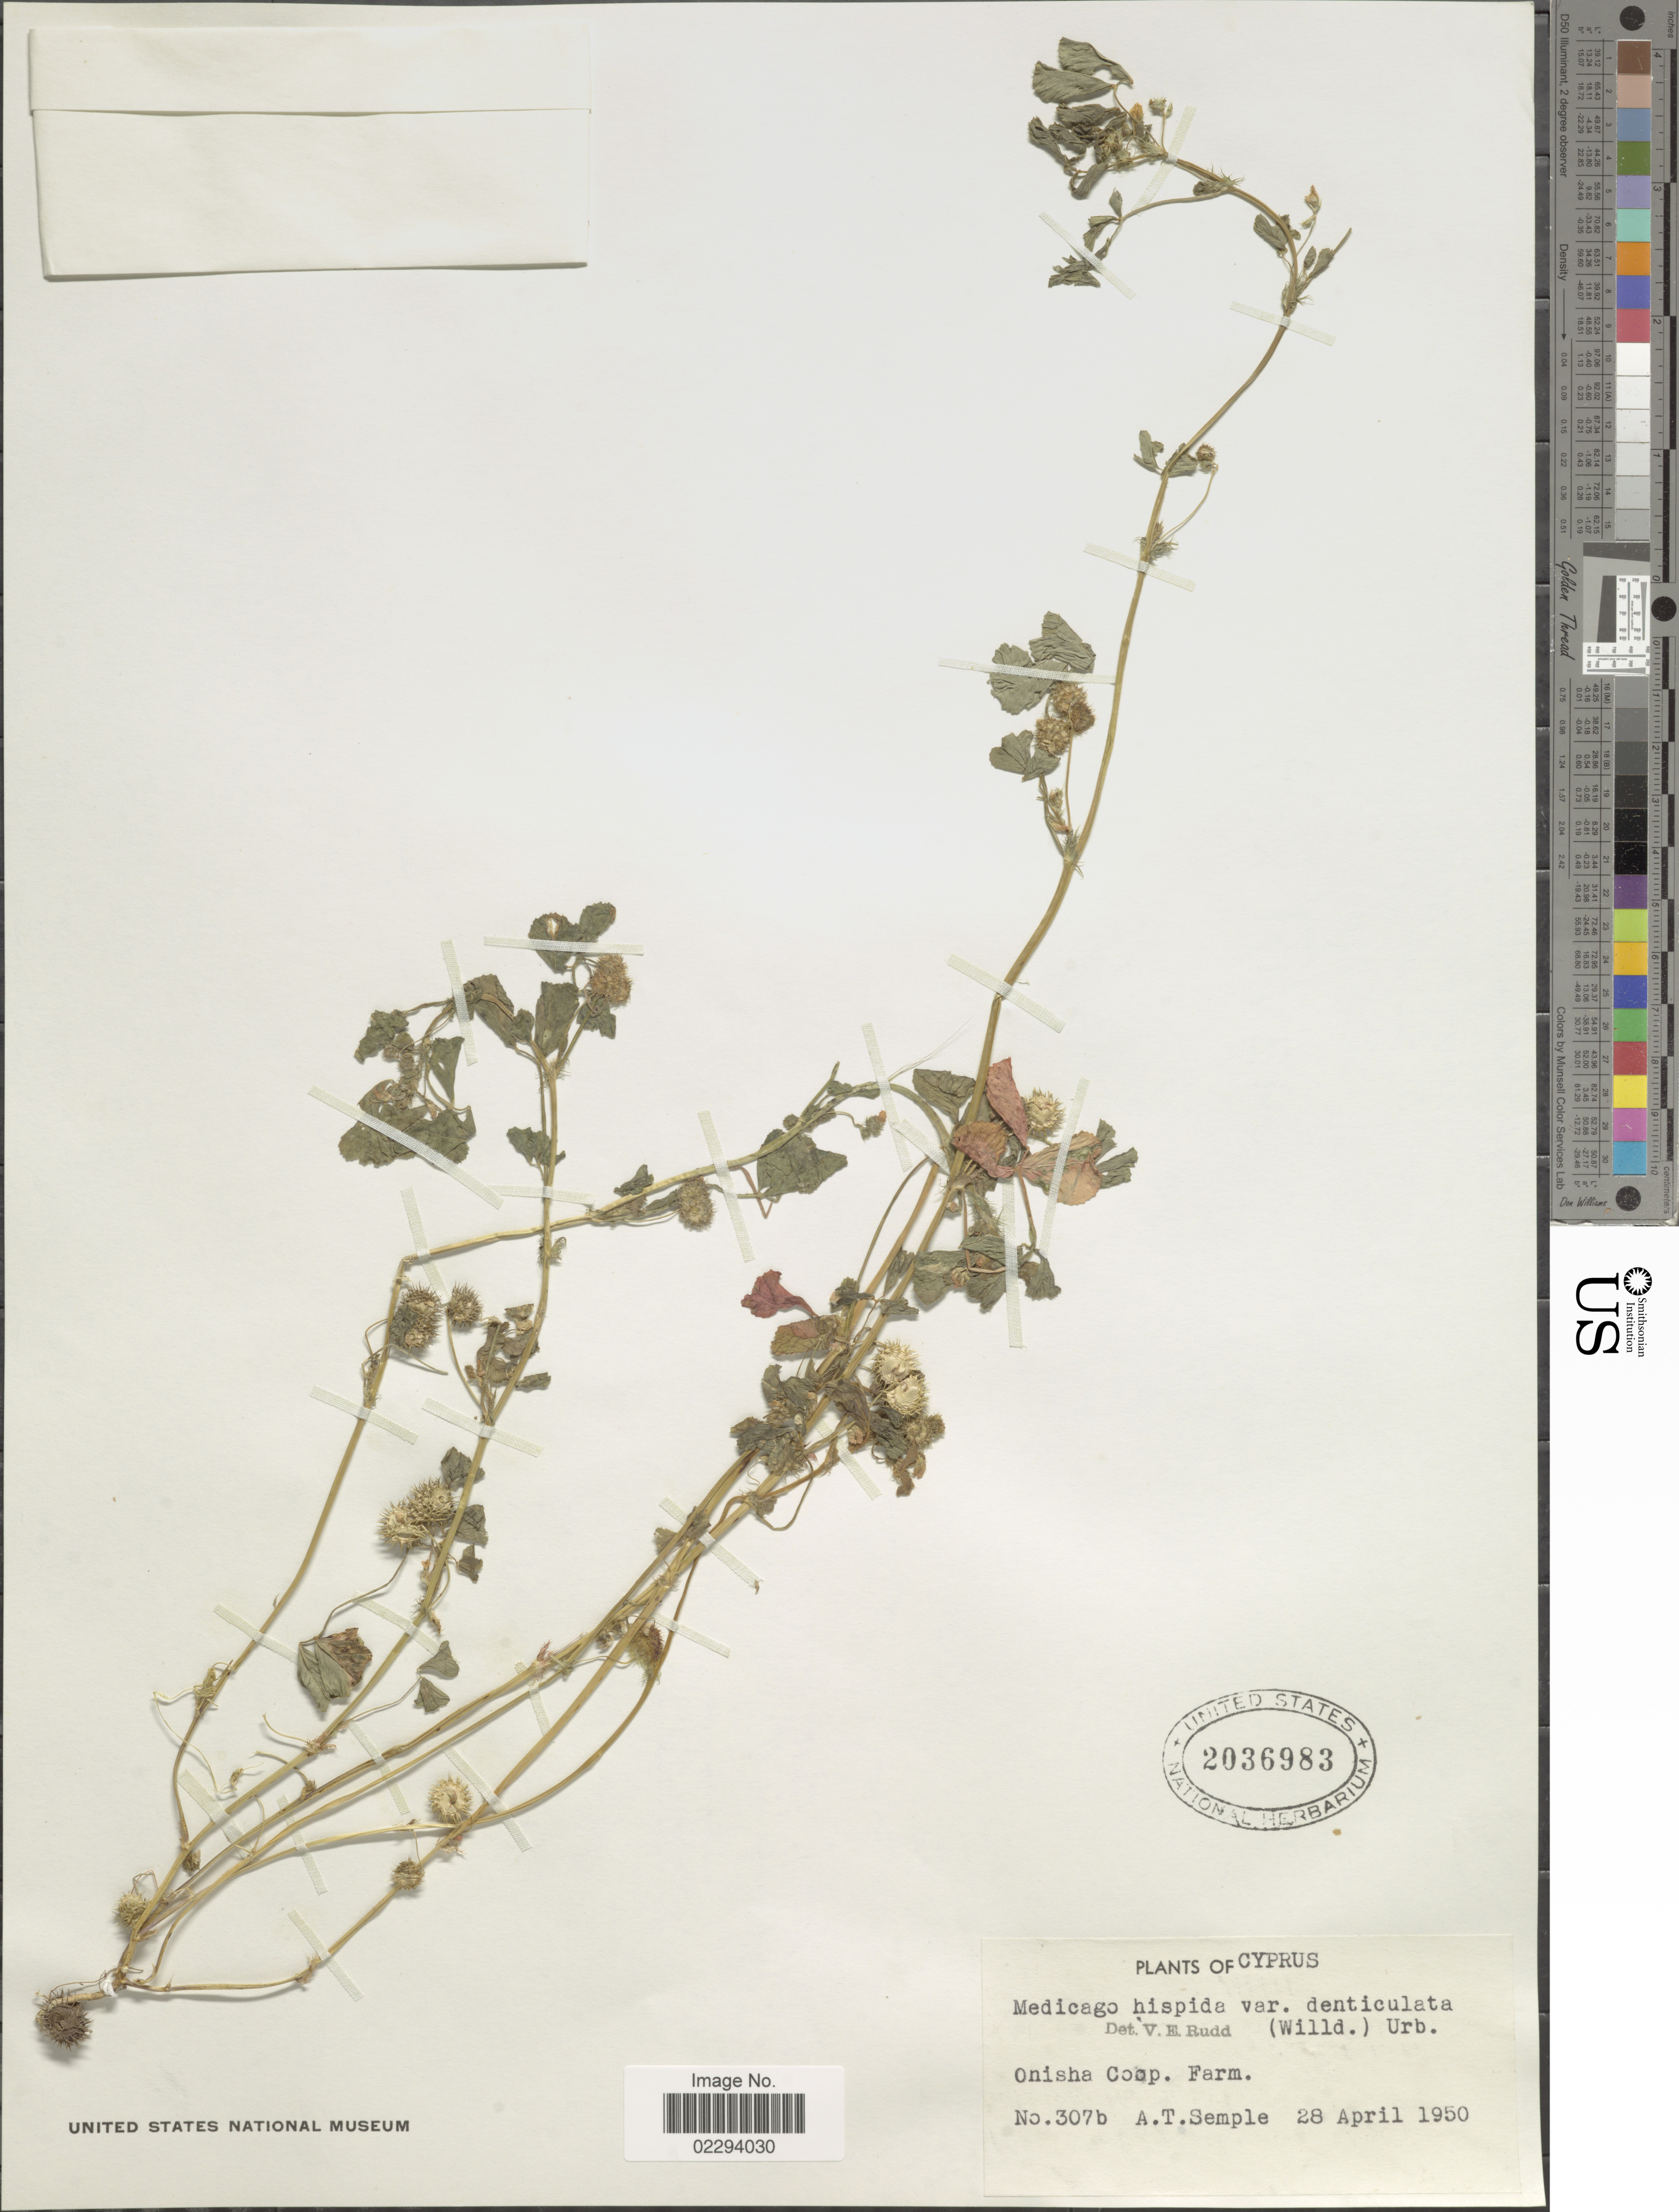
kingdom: Plantae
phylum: Tracheophyta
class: Magnoliopsida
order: Fabales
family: Fabaceae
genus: Medicago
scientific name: Medicago hispida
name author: Gaertn.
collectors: A. Semple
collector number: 307b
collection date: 1950-04-28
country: Cyprus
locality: Onisha Coop. Farm.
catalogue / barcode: US 2036983